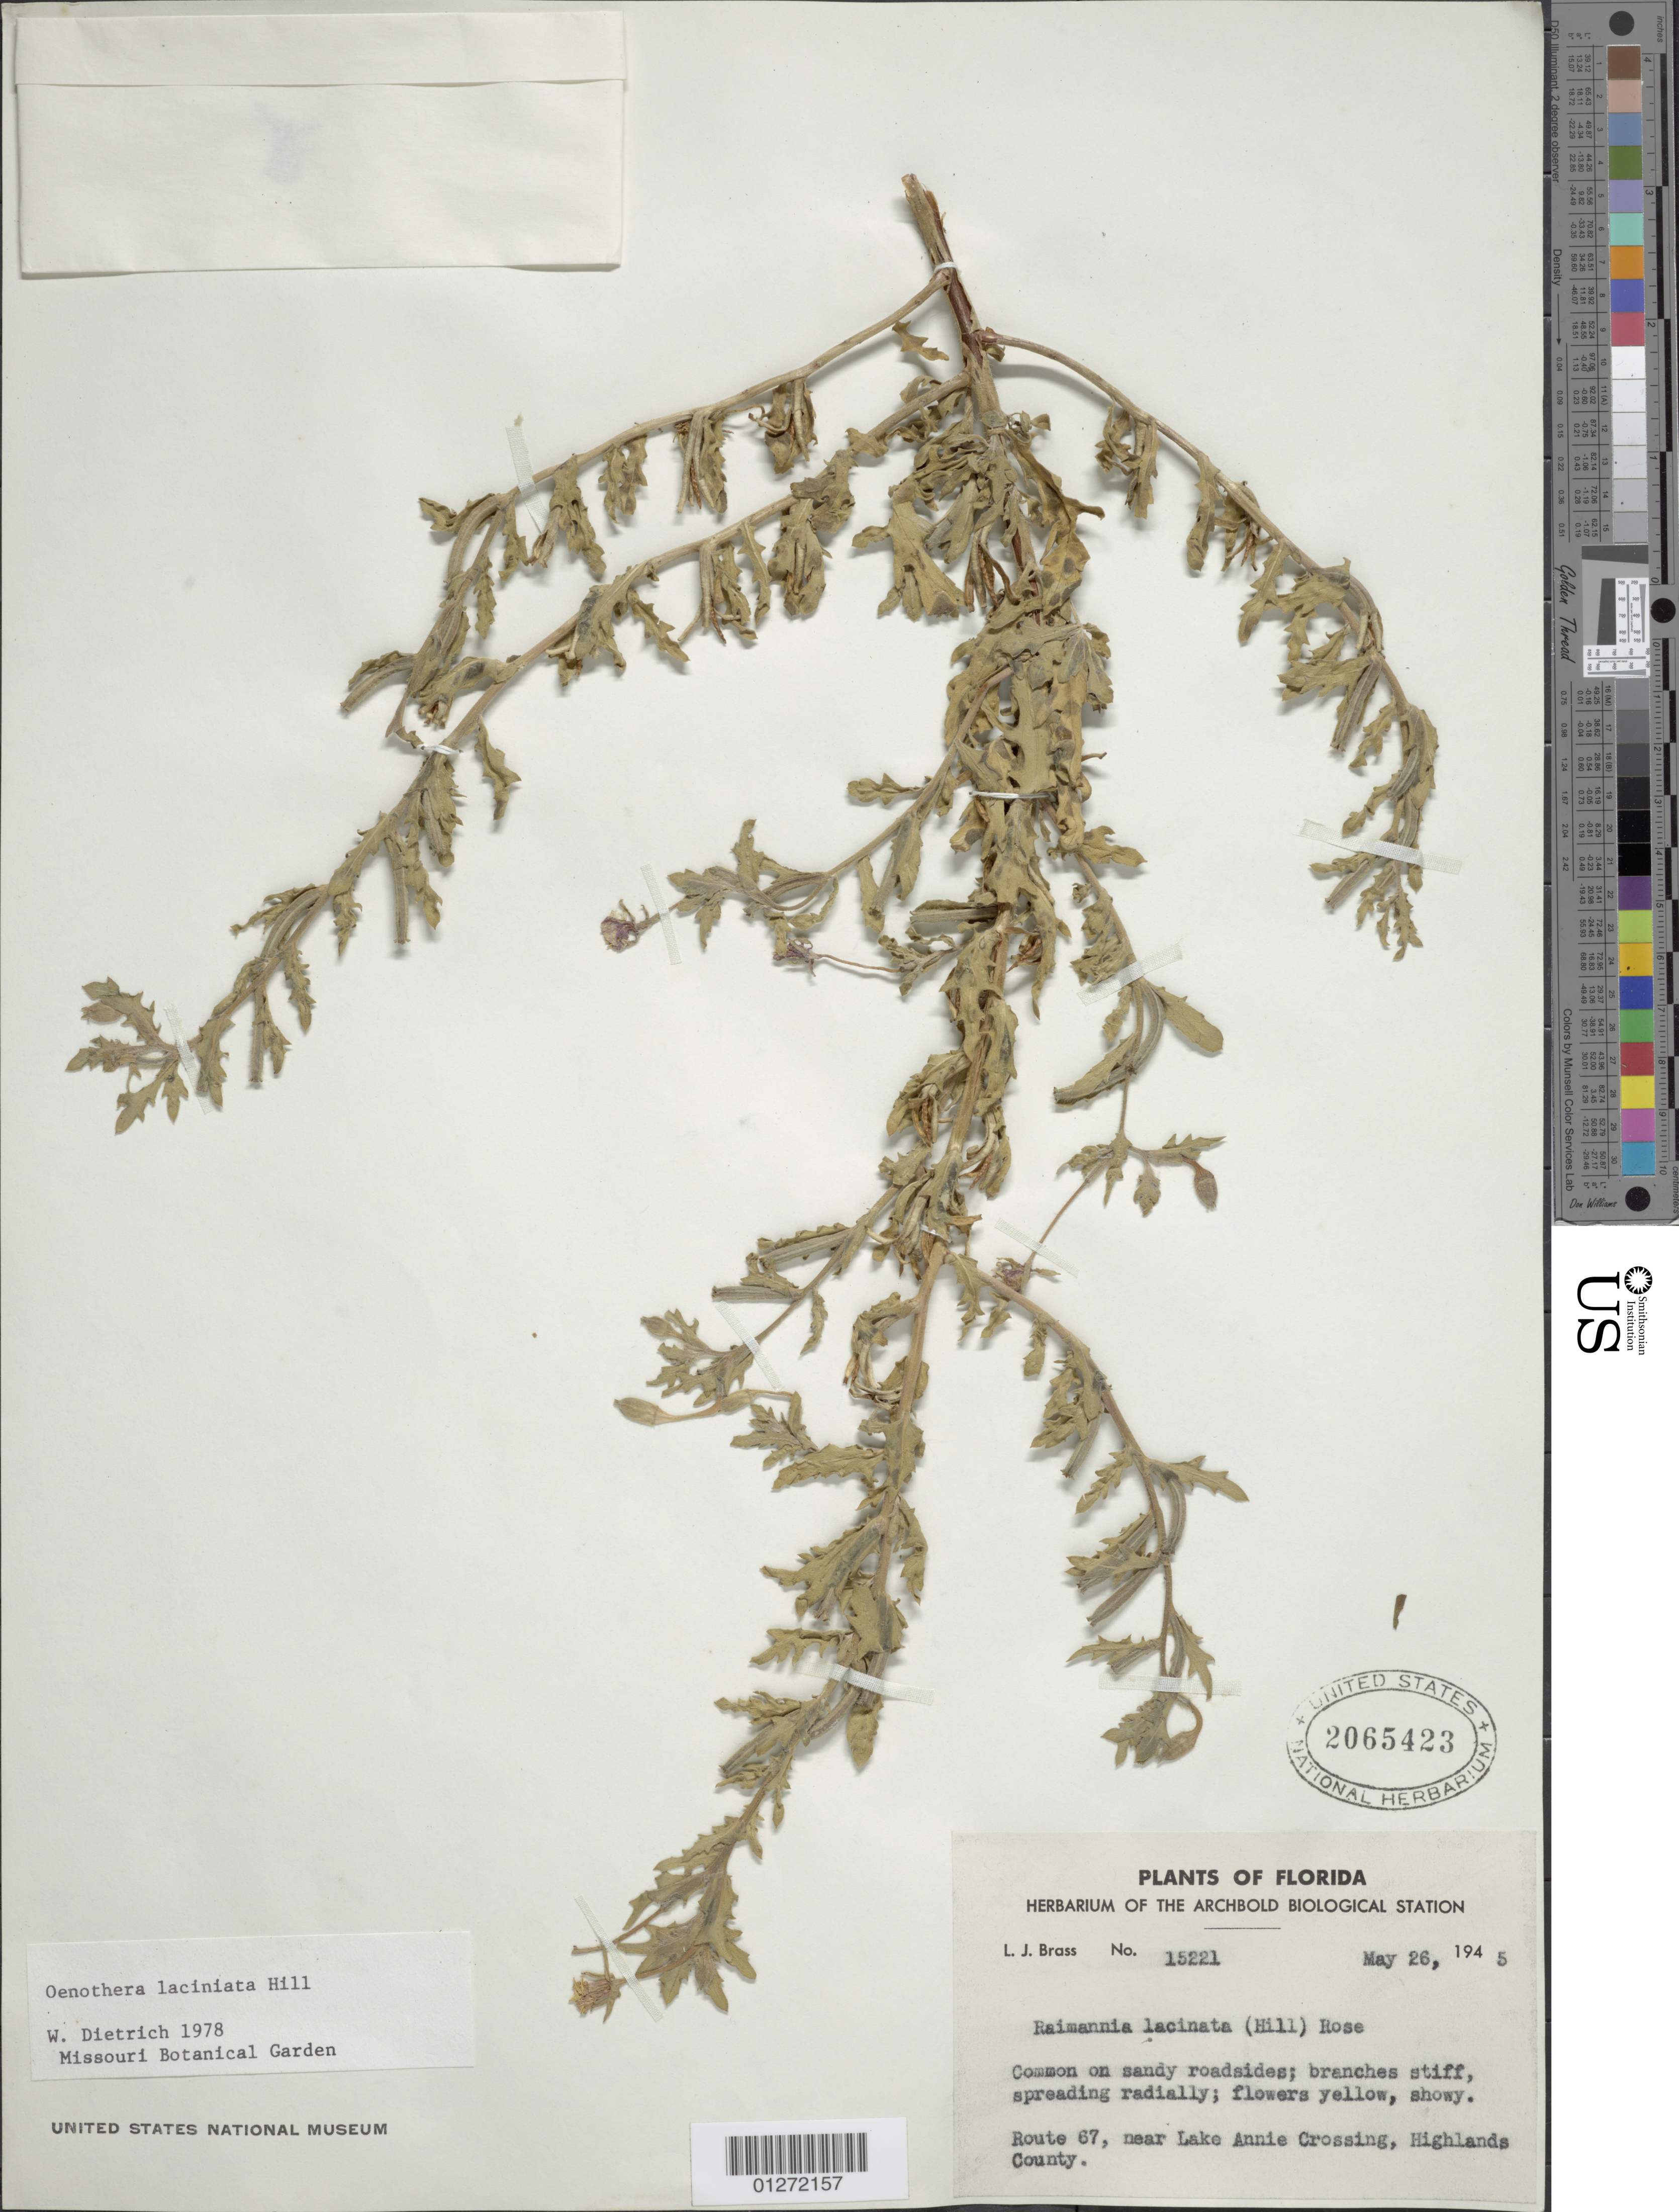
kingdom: Plantae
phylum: Tracheophyta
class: Magnoliopsida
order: Myrtales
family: Onagraceae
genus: Oenothera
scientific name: Oenothera laciniata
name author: Hill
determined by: Dietrich, W.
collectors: L. J. Brass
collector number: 15221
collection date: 1945-05-26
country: United States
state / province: Florida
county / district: Highlands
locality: Route 67, near Lake Annie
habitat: sandy roadsides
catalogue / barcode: US 2065423